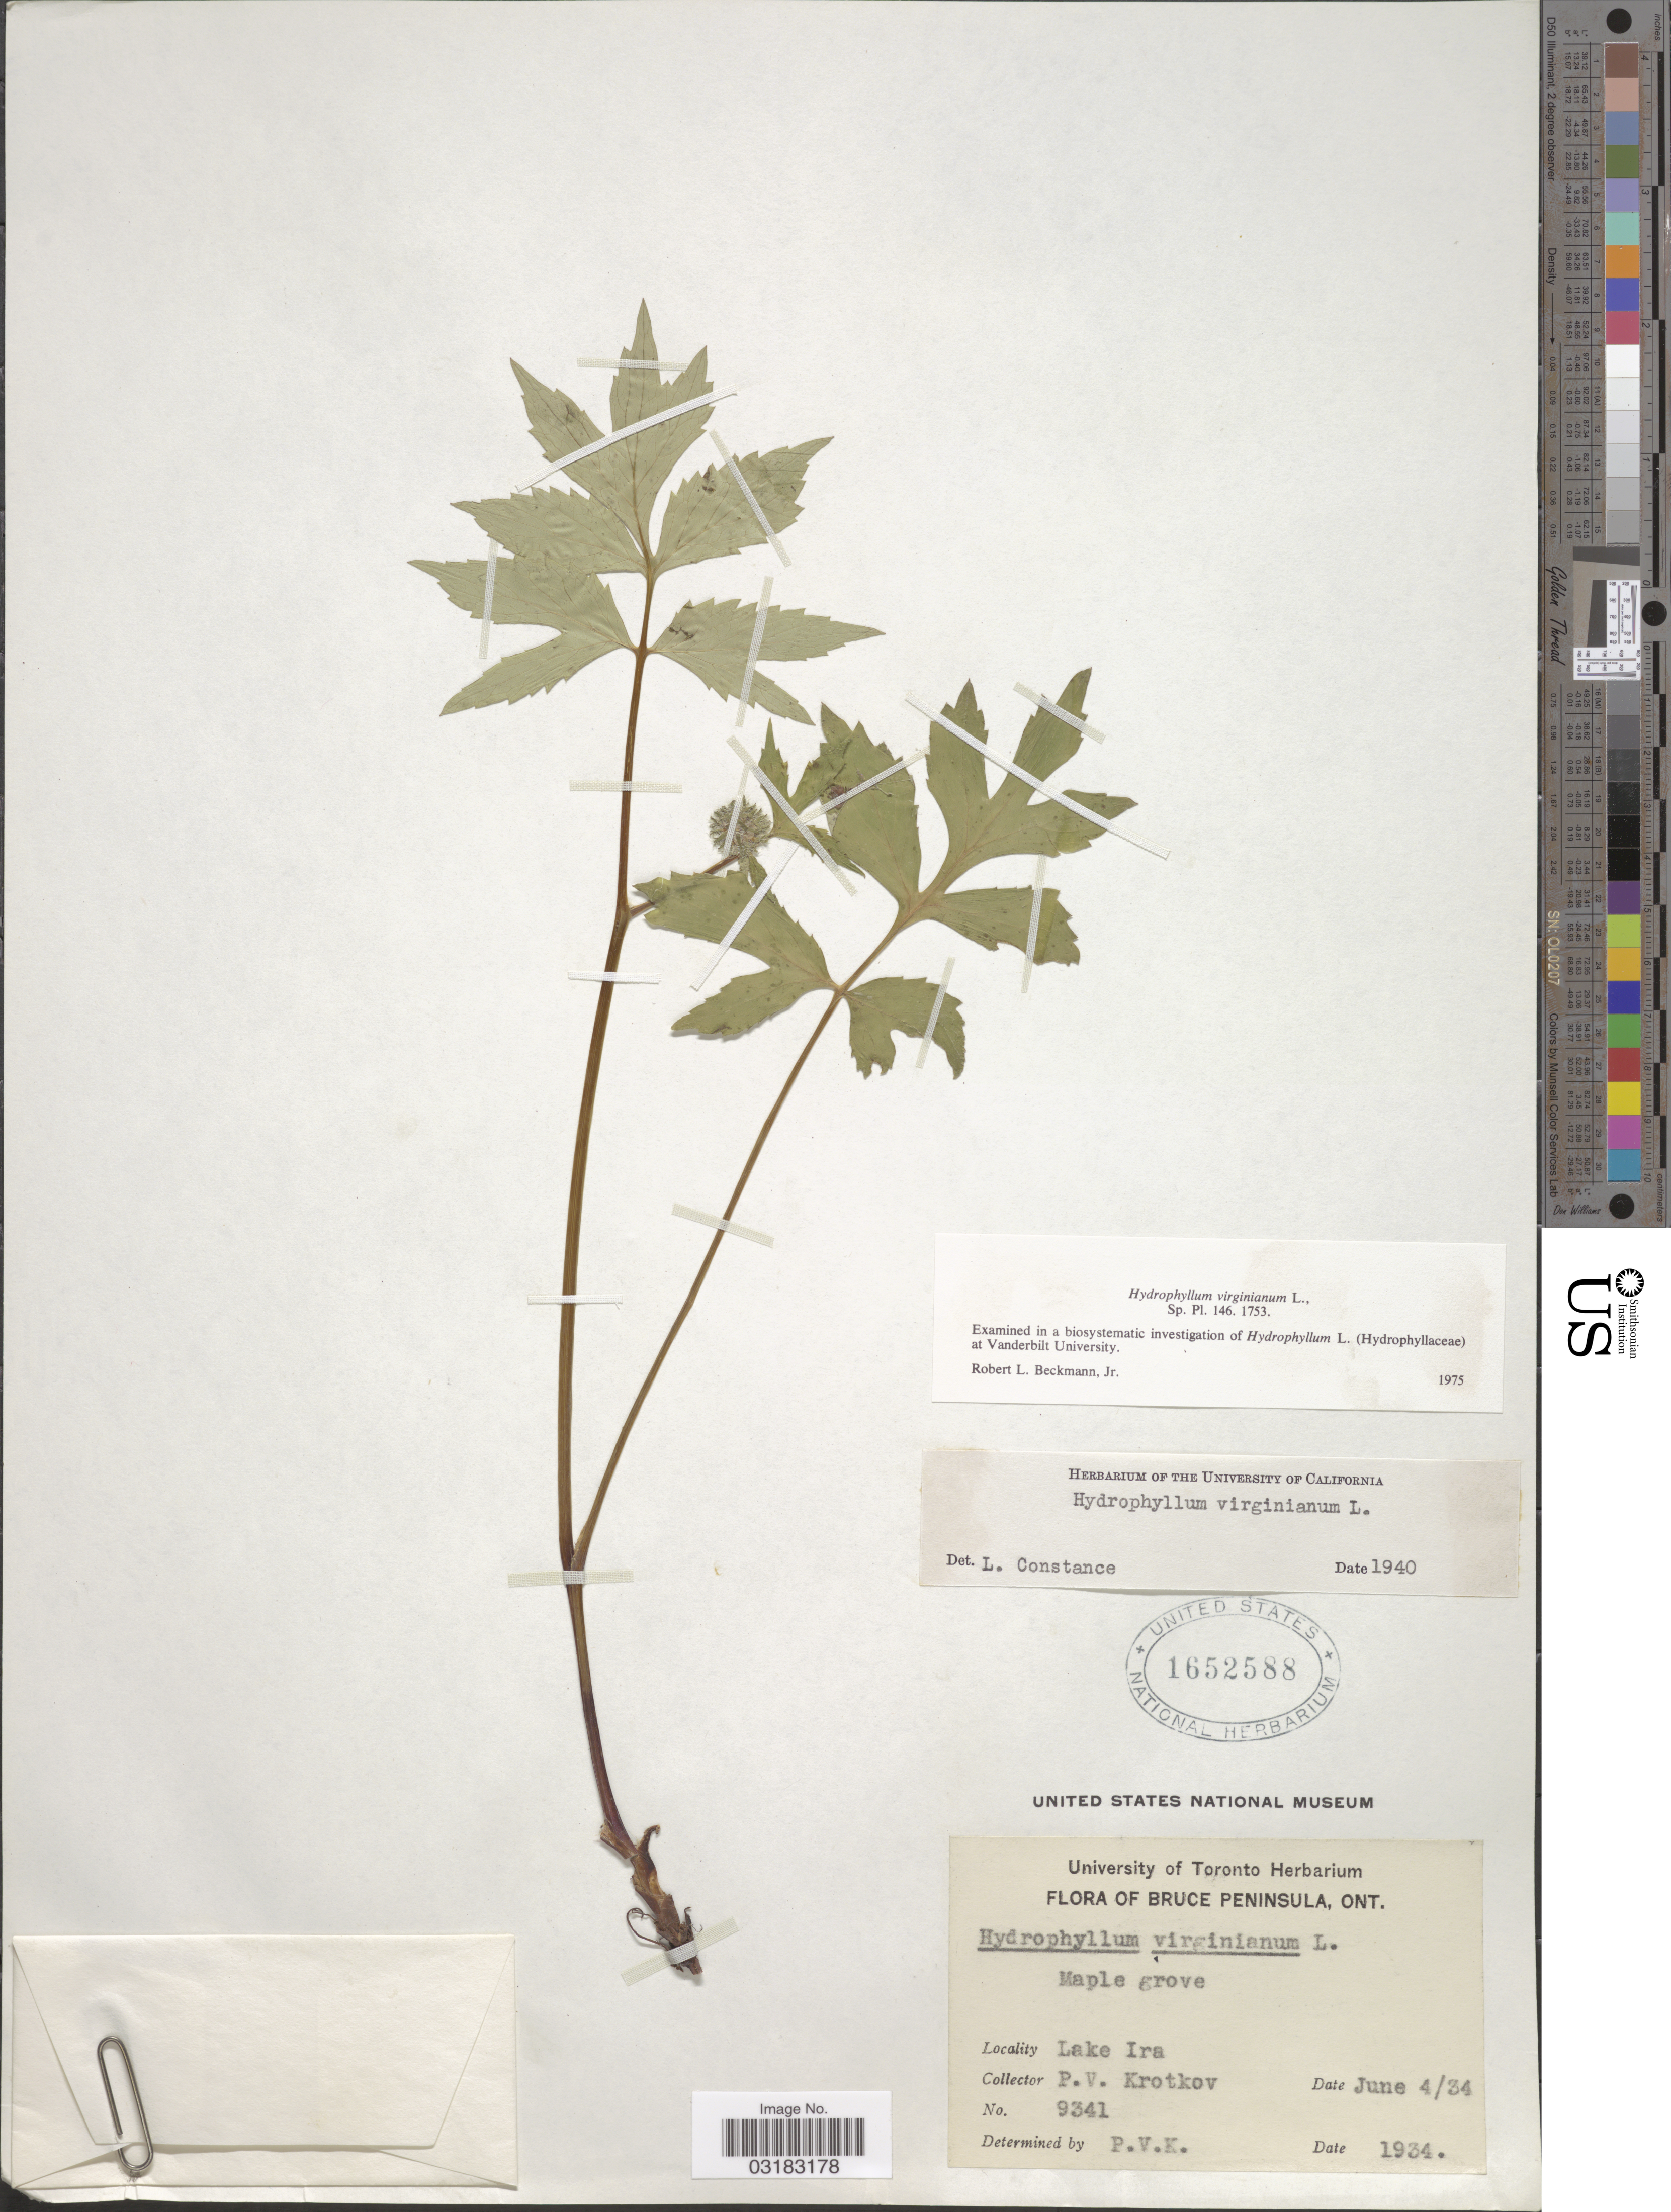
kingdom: Plantae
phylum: Tracheophyta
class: Magnoliopsida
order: Boraginales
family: Hydrophyllaceae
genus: Hydrophyllum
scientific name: Hydrophyllum virginianum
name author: L.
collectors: P. V. Krotkov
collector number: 9341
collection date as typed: Transcribed d/m/y: 4/6/34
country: Canada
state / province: Ontario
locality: Bruce Peninsula. Maple grove. Lake Ira.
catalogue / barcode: US 1652588